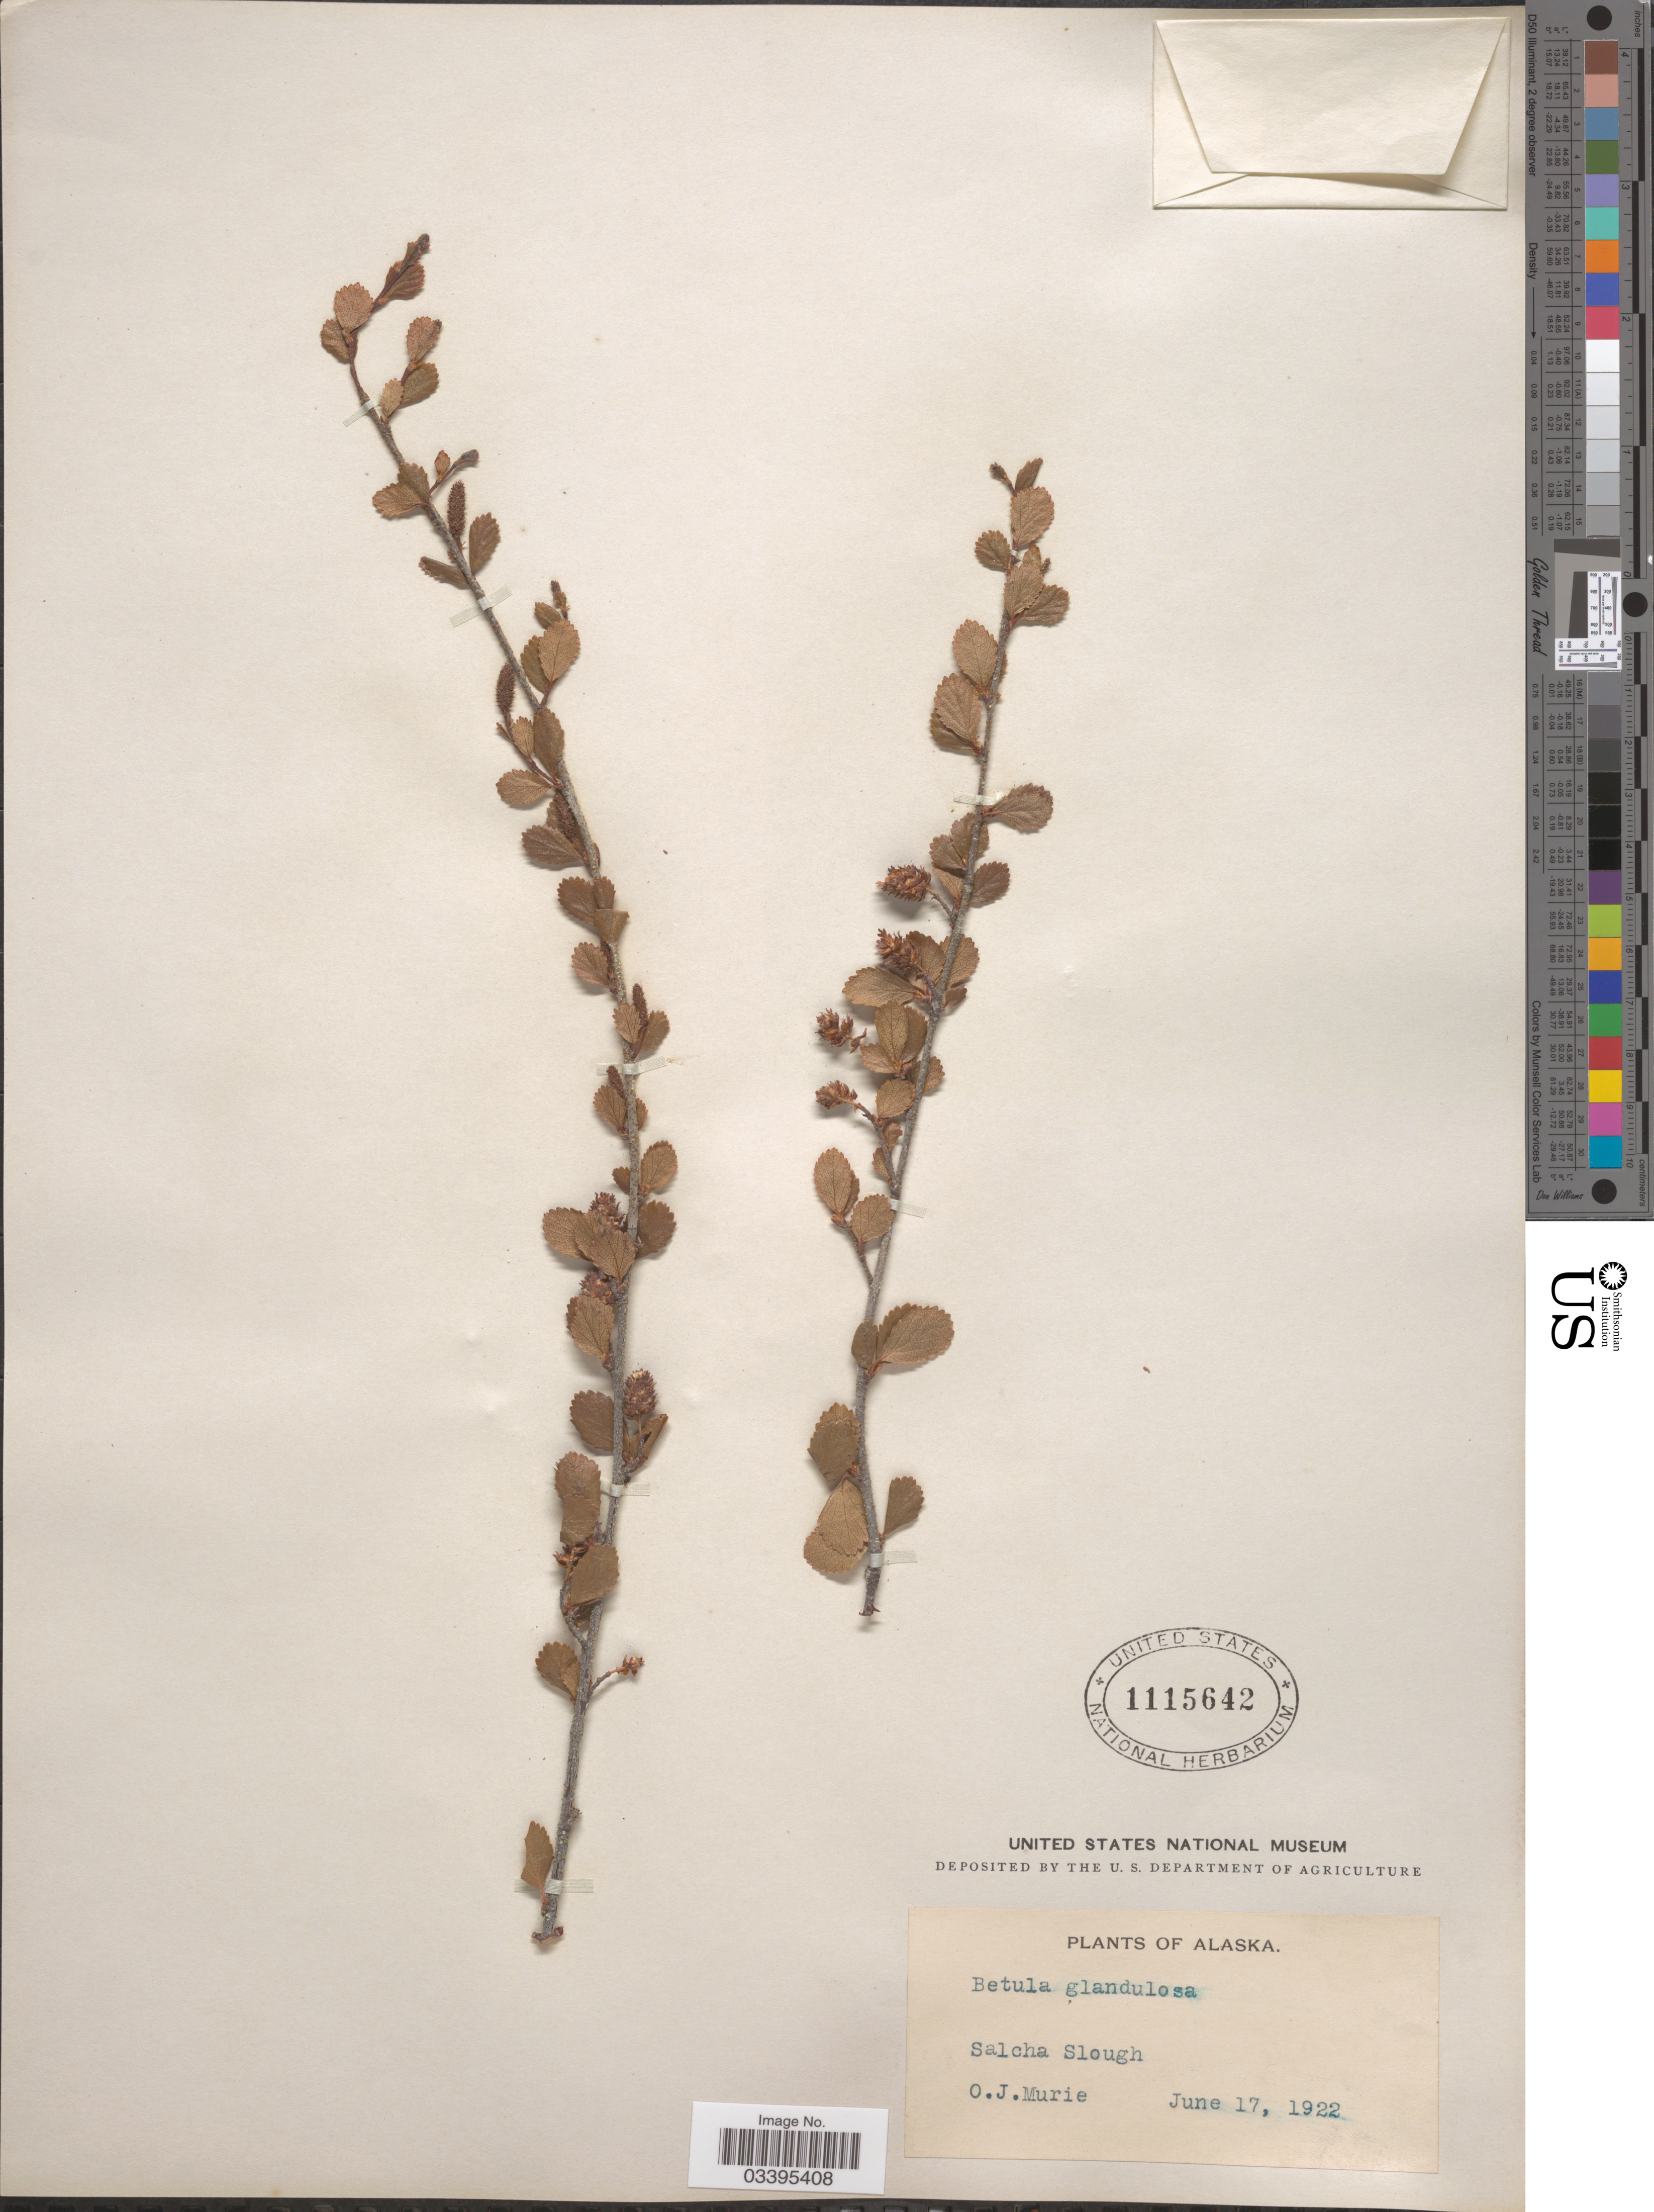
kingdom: Plantae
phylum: Tracheophyta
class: Magnoliopsida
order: Fagales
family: Betulaceae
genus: Betula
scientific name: Betula glandulosa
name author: Michx.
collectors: O. Murie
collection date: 1922-06-17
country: United States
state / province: Alaska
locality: Salcha Slough.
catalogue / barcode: US 1115642